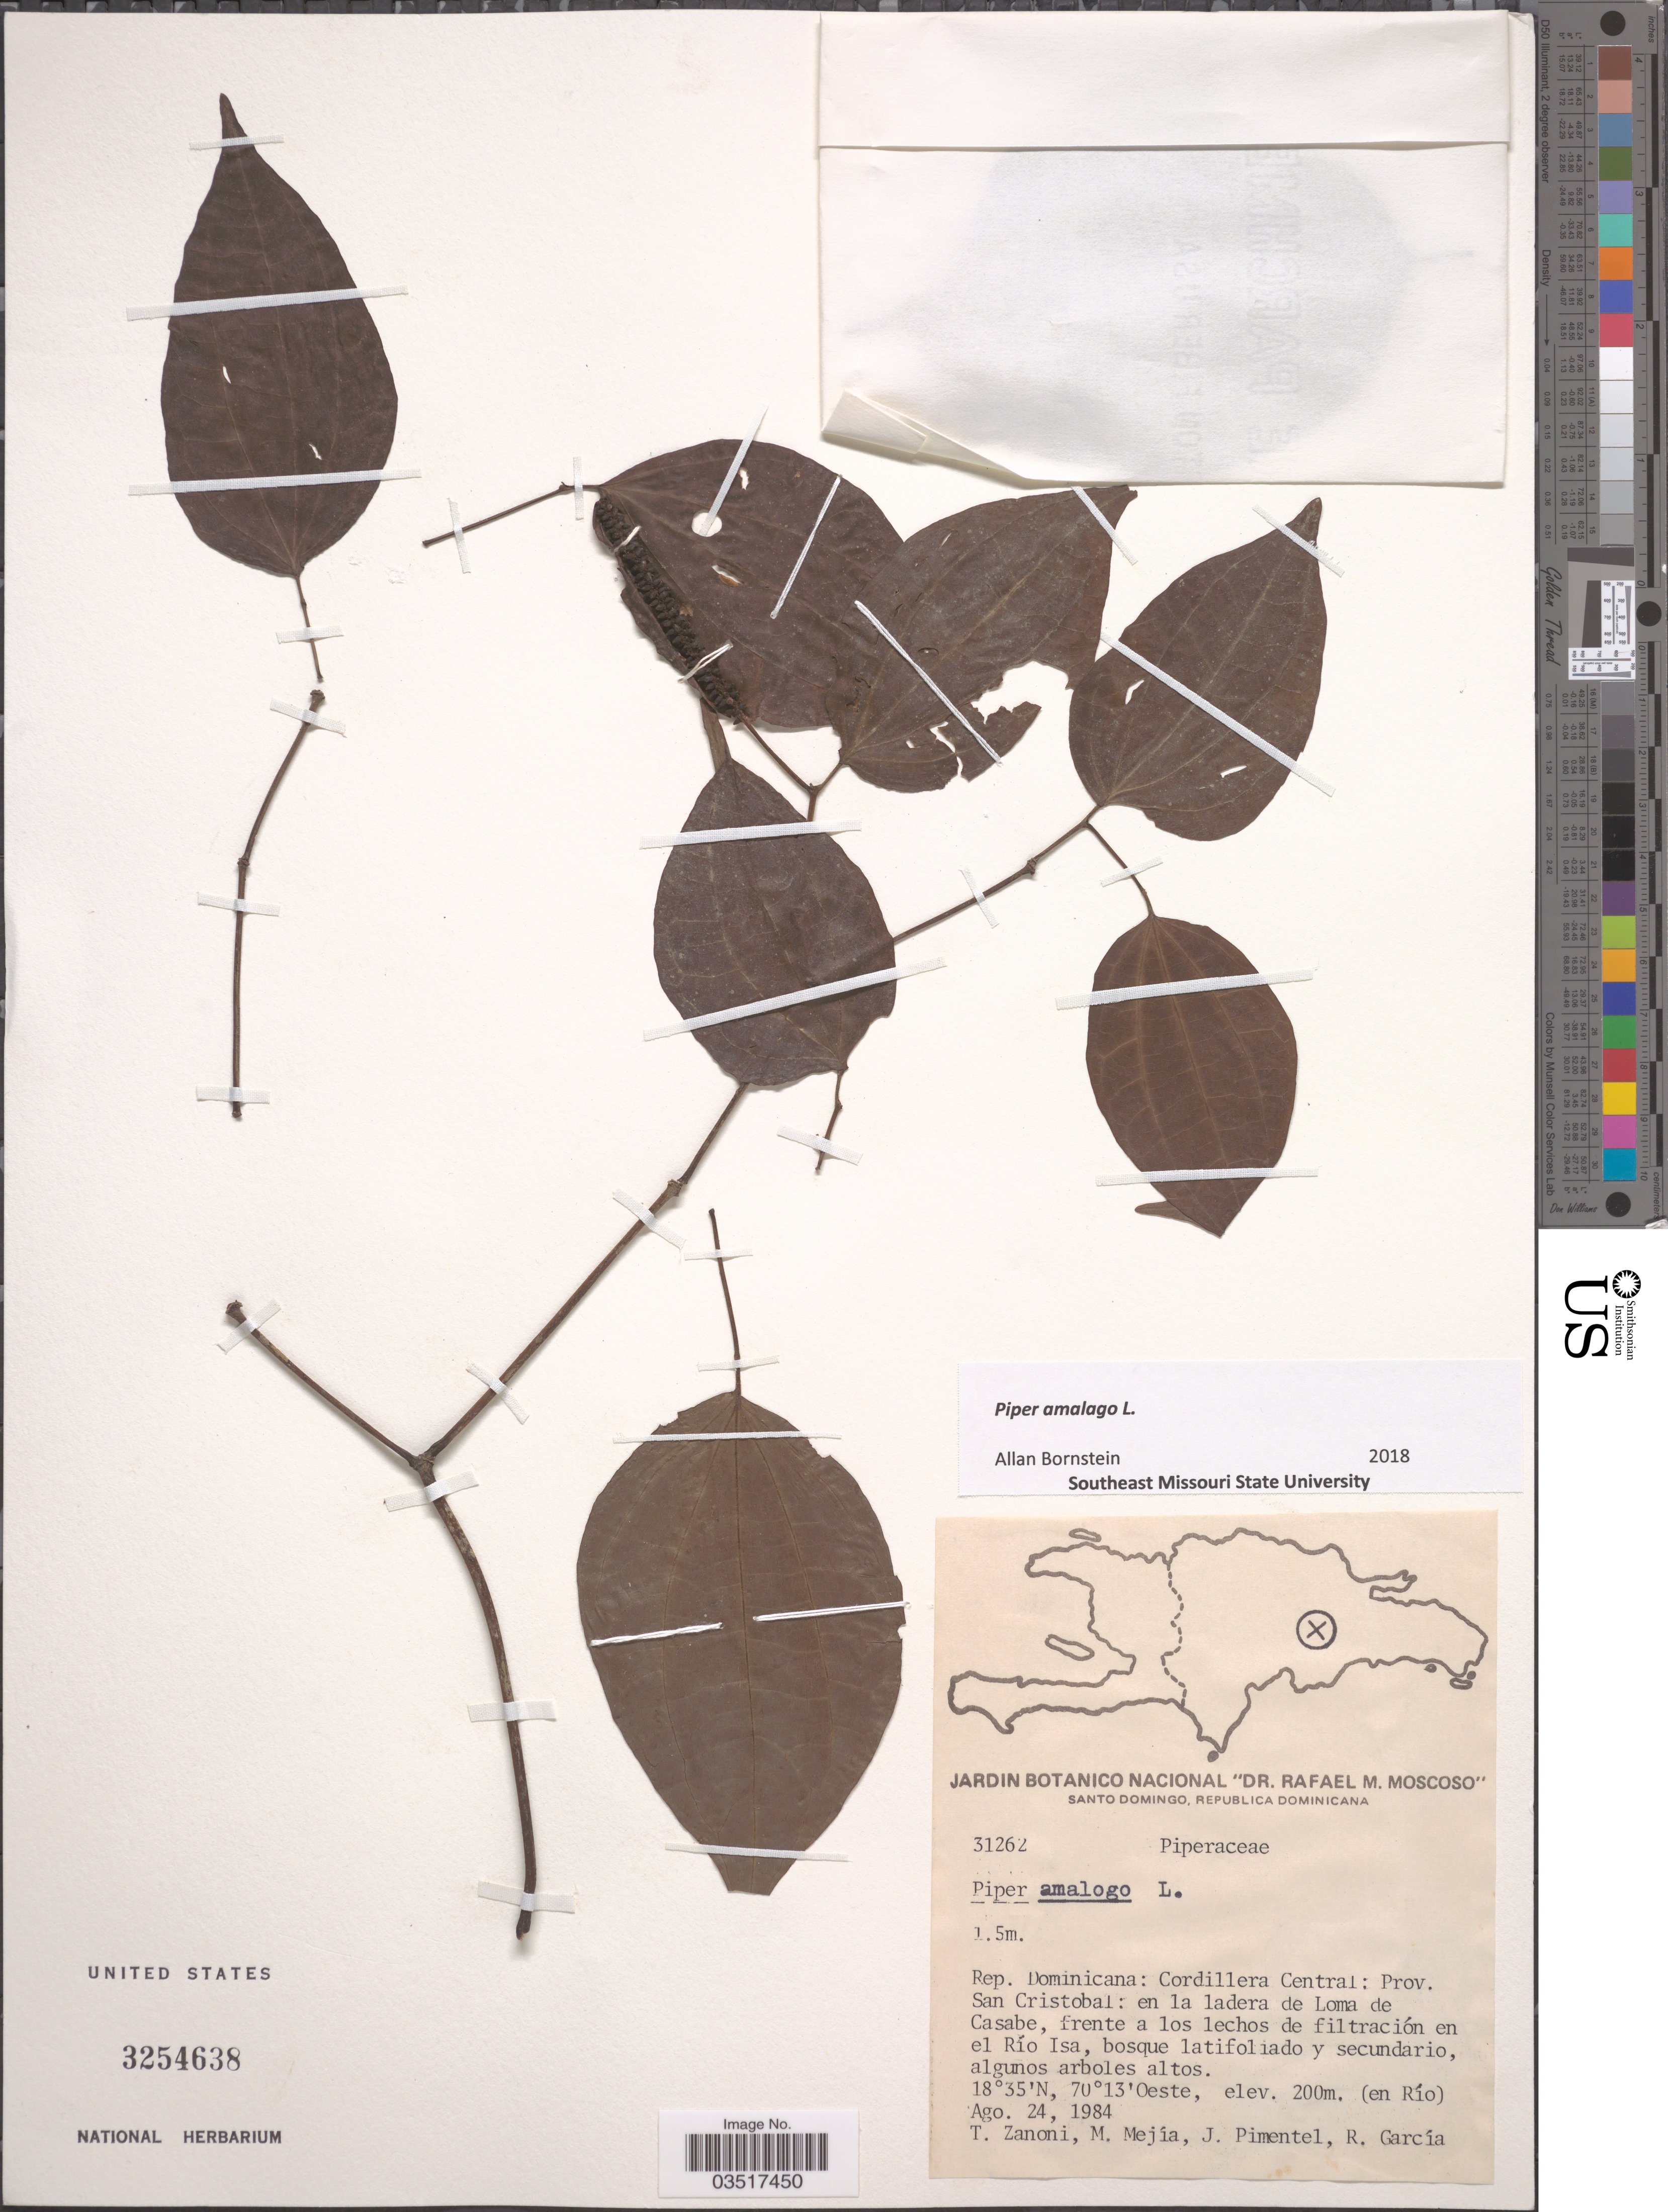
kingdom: Plantae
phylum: Tracheophyta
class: Magnoliopsida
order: Piperales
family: Piperaceae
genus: Piper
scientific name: Piper amalago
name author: L.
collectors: T. Zanoni, M. Mejia, J. Pimentel & R. Garcia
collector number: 31262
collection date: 1984-08-24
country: Dominican Republic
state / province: San Cristóbal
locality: Cordillera Central: en la ladera de Loma de Casabe, frente a los lechos de filtración en el Río Isa. (en Río)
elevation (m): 200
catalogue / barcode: US 3254638